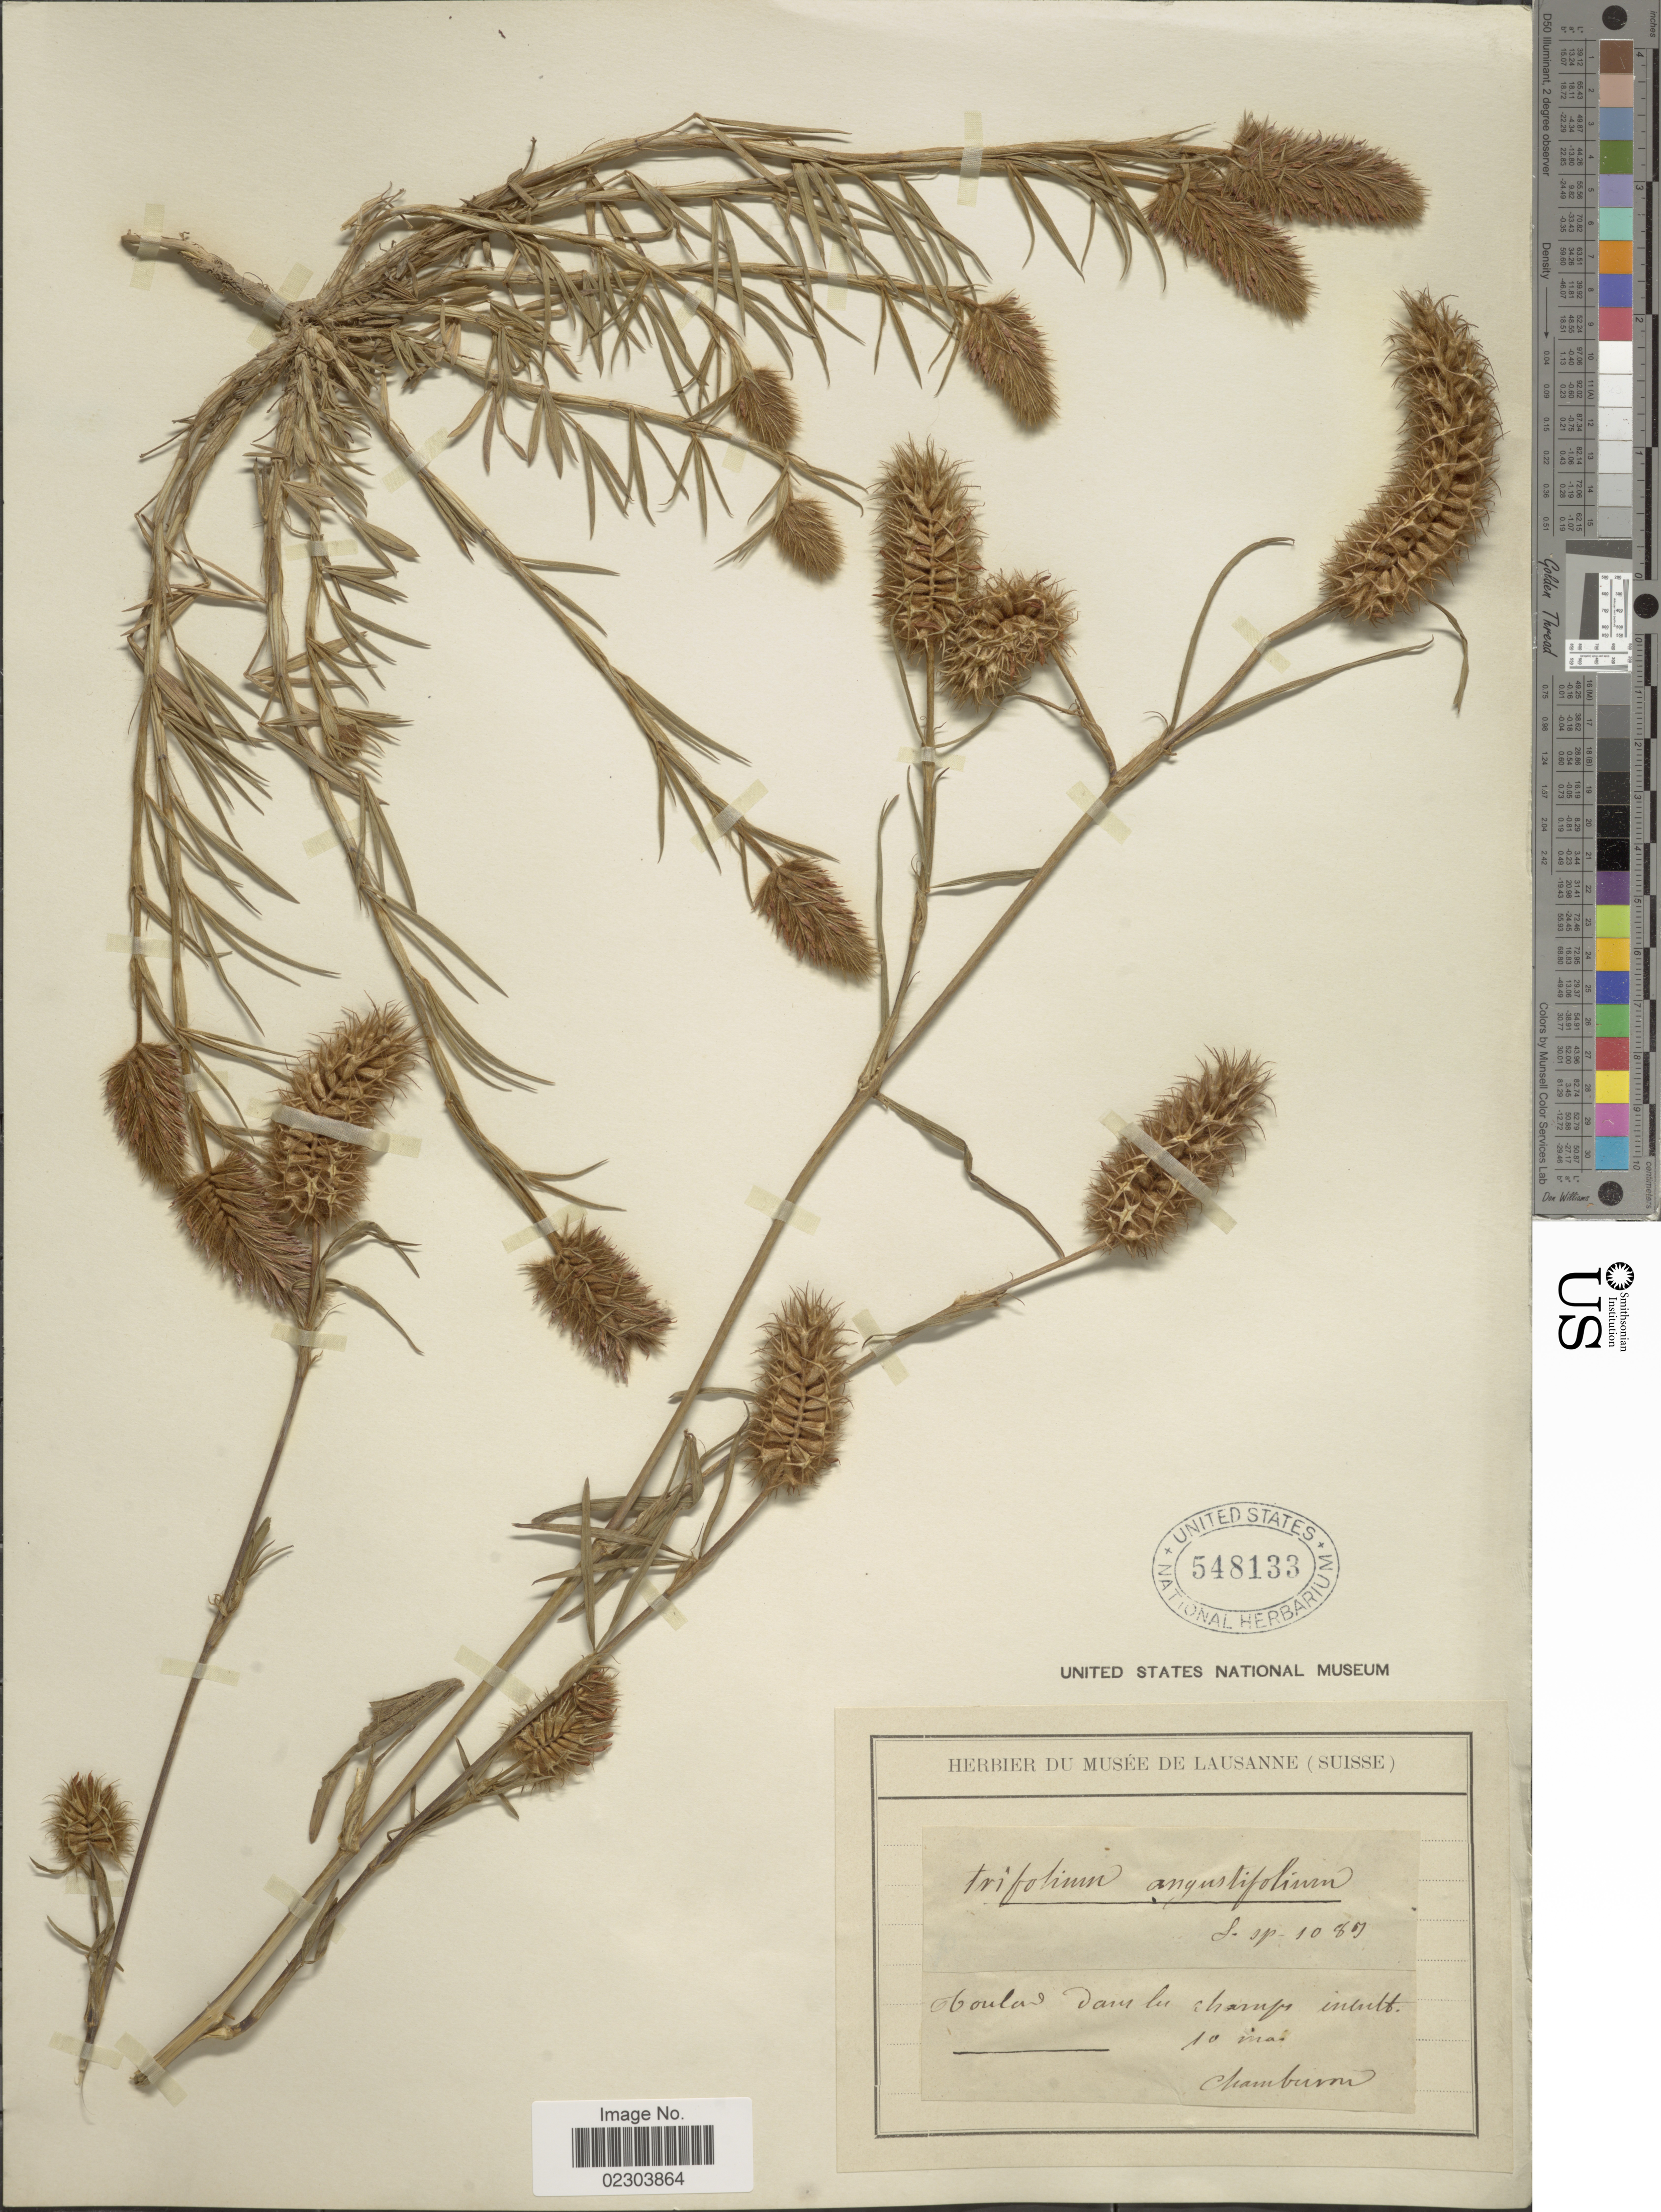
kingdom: Plantae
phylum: Tracheophyta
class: Magnoliopsida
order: Fabales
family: Fabaceae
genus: Trifolium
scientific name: Trifolium angustifolium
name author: L.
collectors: Chambeiron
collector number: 1087?*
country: France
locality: Coulern dans la champe intrt [interpreted]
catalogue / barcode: US 548133